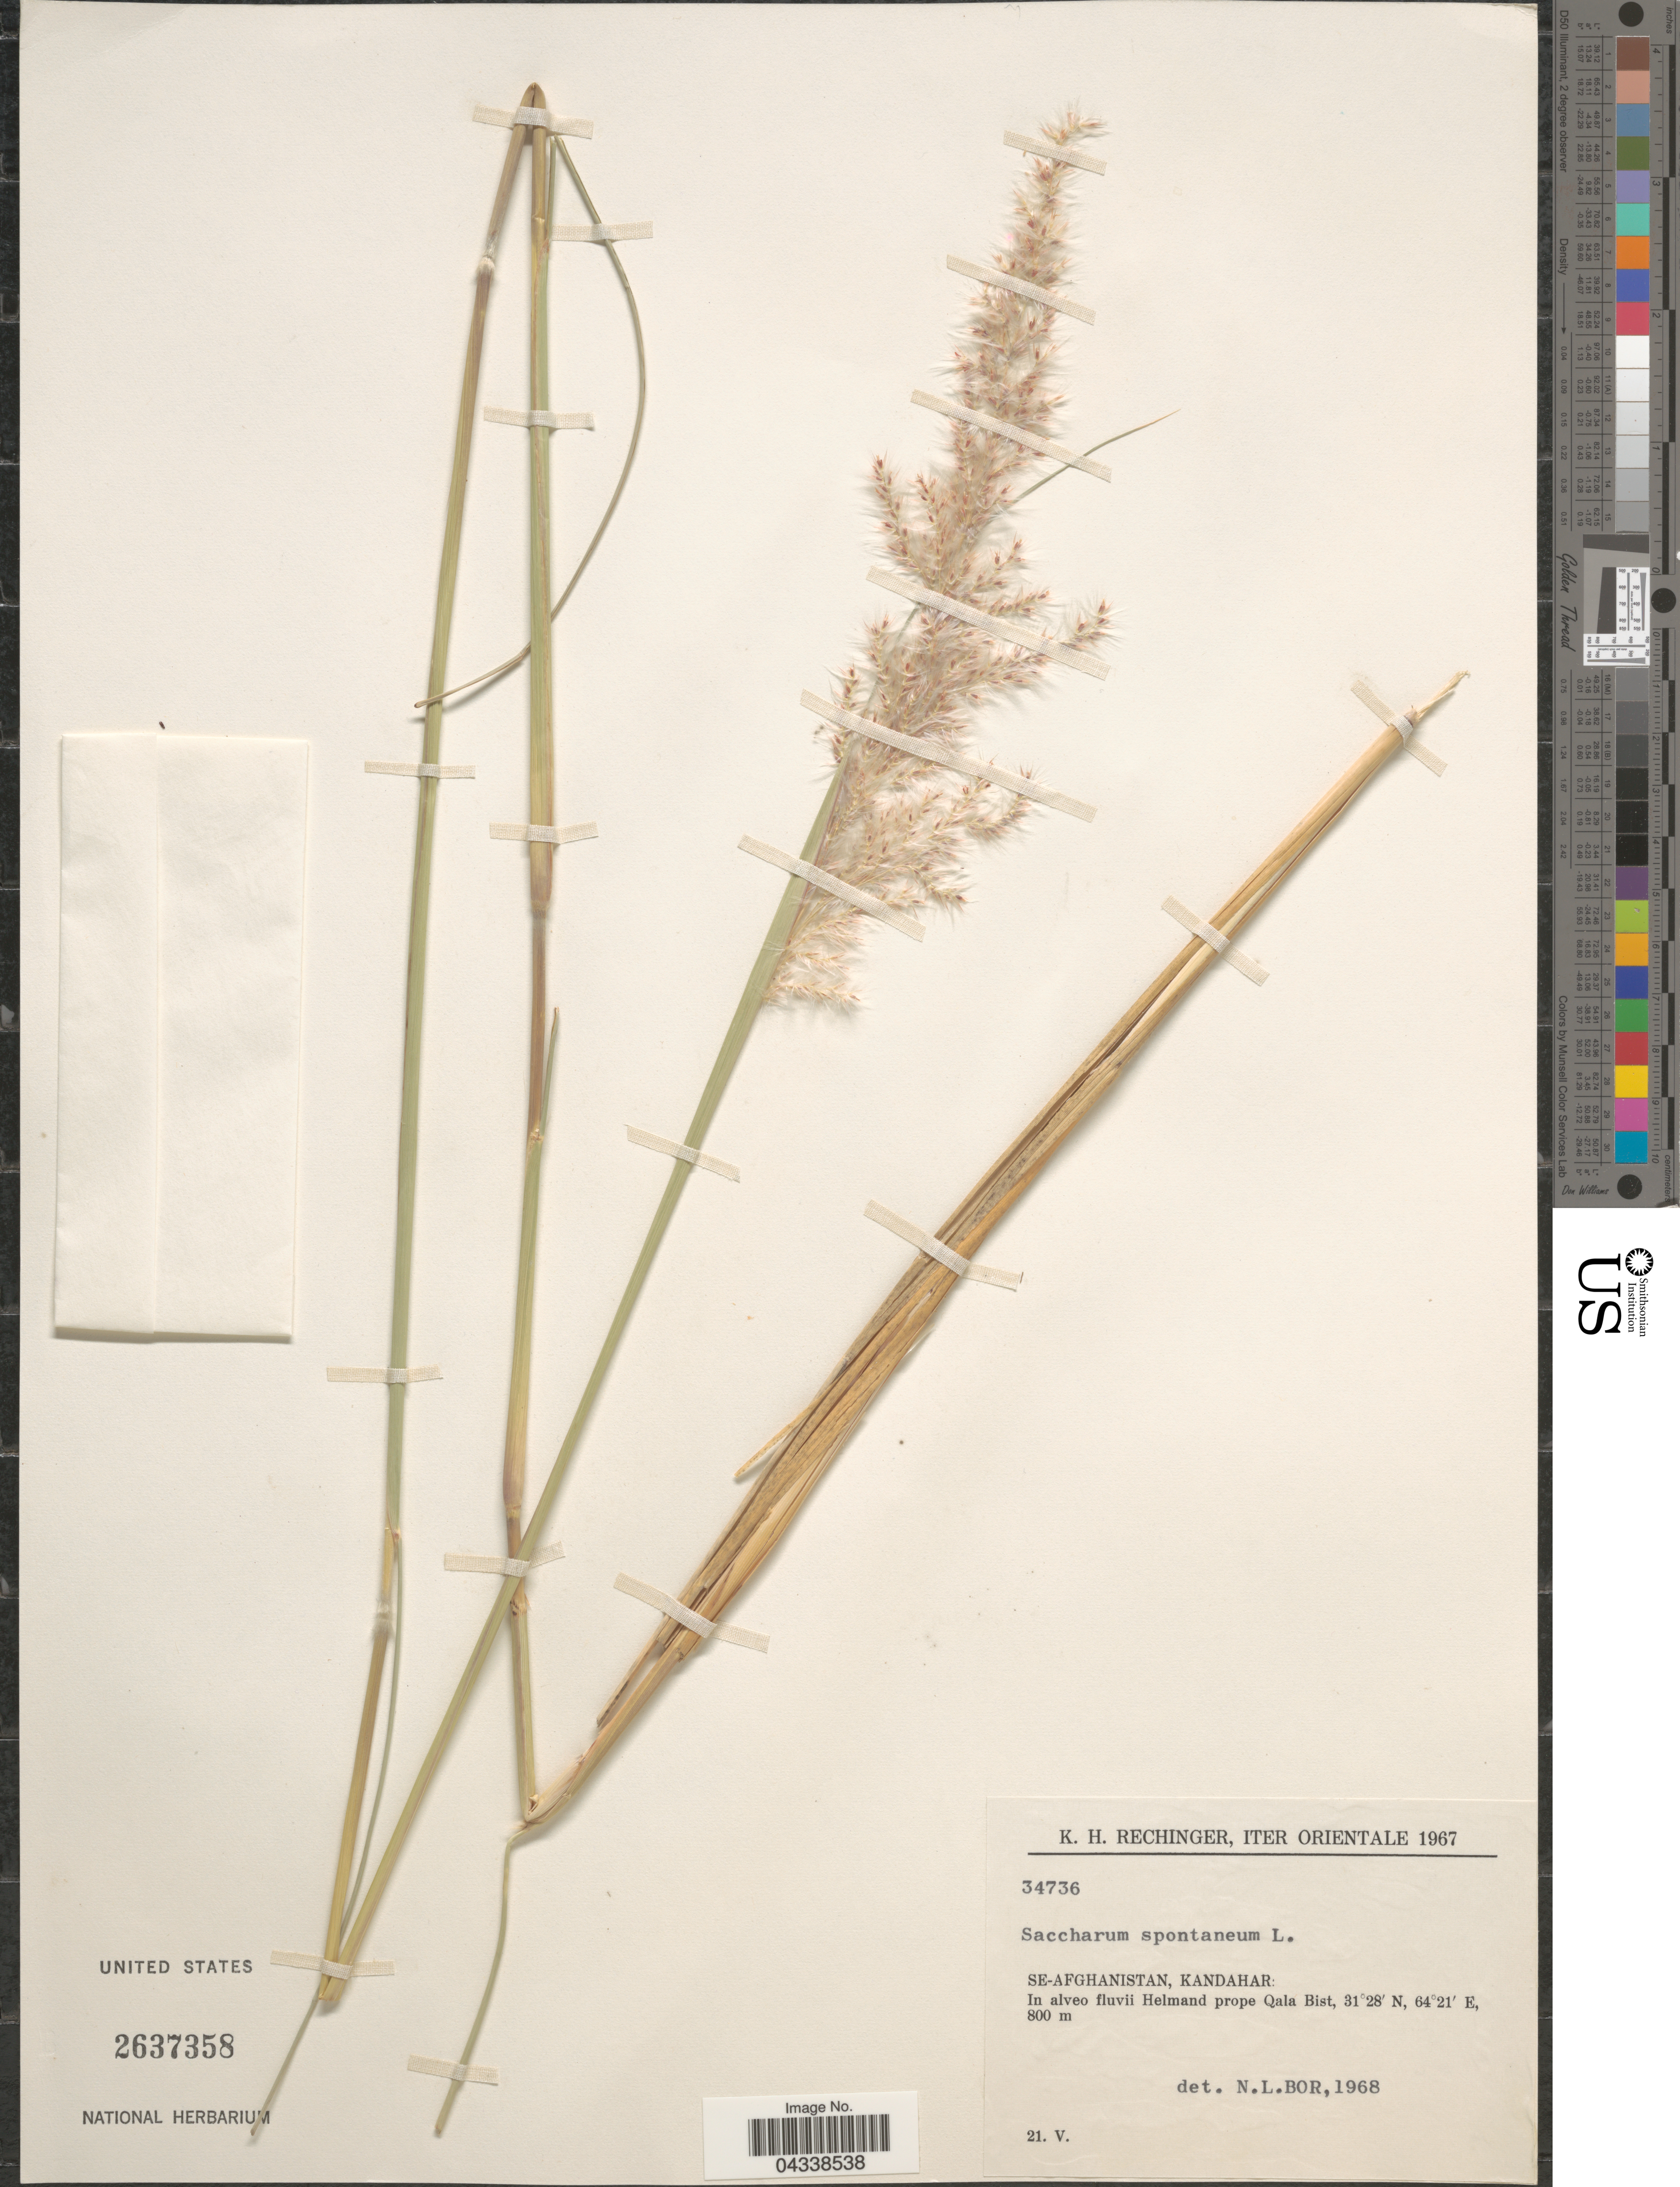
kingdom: Plantae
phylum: Tracheophyta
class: Liliopsida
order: Poales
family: Poaceae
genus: Saccharum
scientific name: Saccharum spontaneum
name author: L.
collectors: K. H. Rechinger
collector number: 34736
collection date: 1967-05-21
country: Afghanistan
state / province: Kandahar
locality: Iter Orientale 1967. SE-Afghanistan, Kandahar: In alveo fluvii Helmand prope Qala Bist.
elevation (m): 800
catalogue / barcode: US 2637358